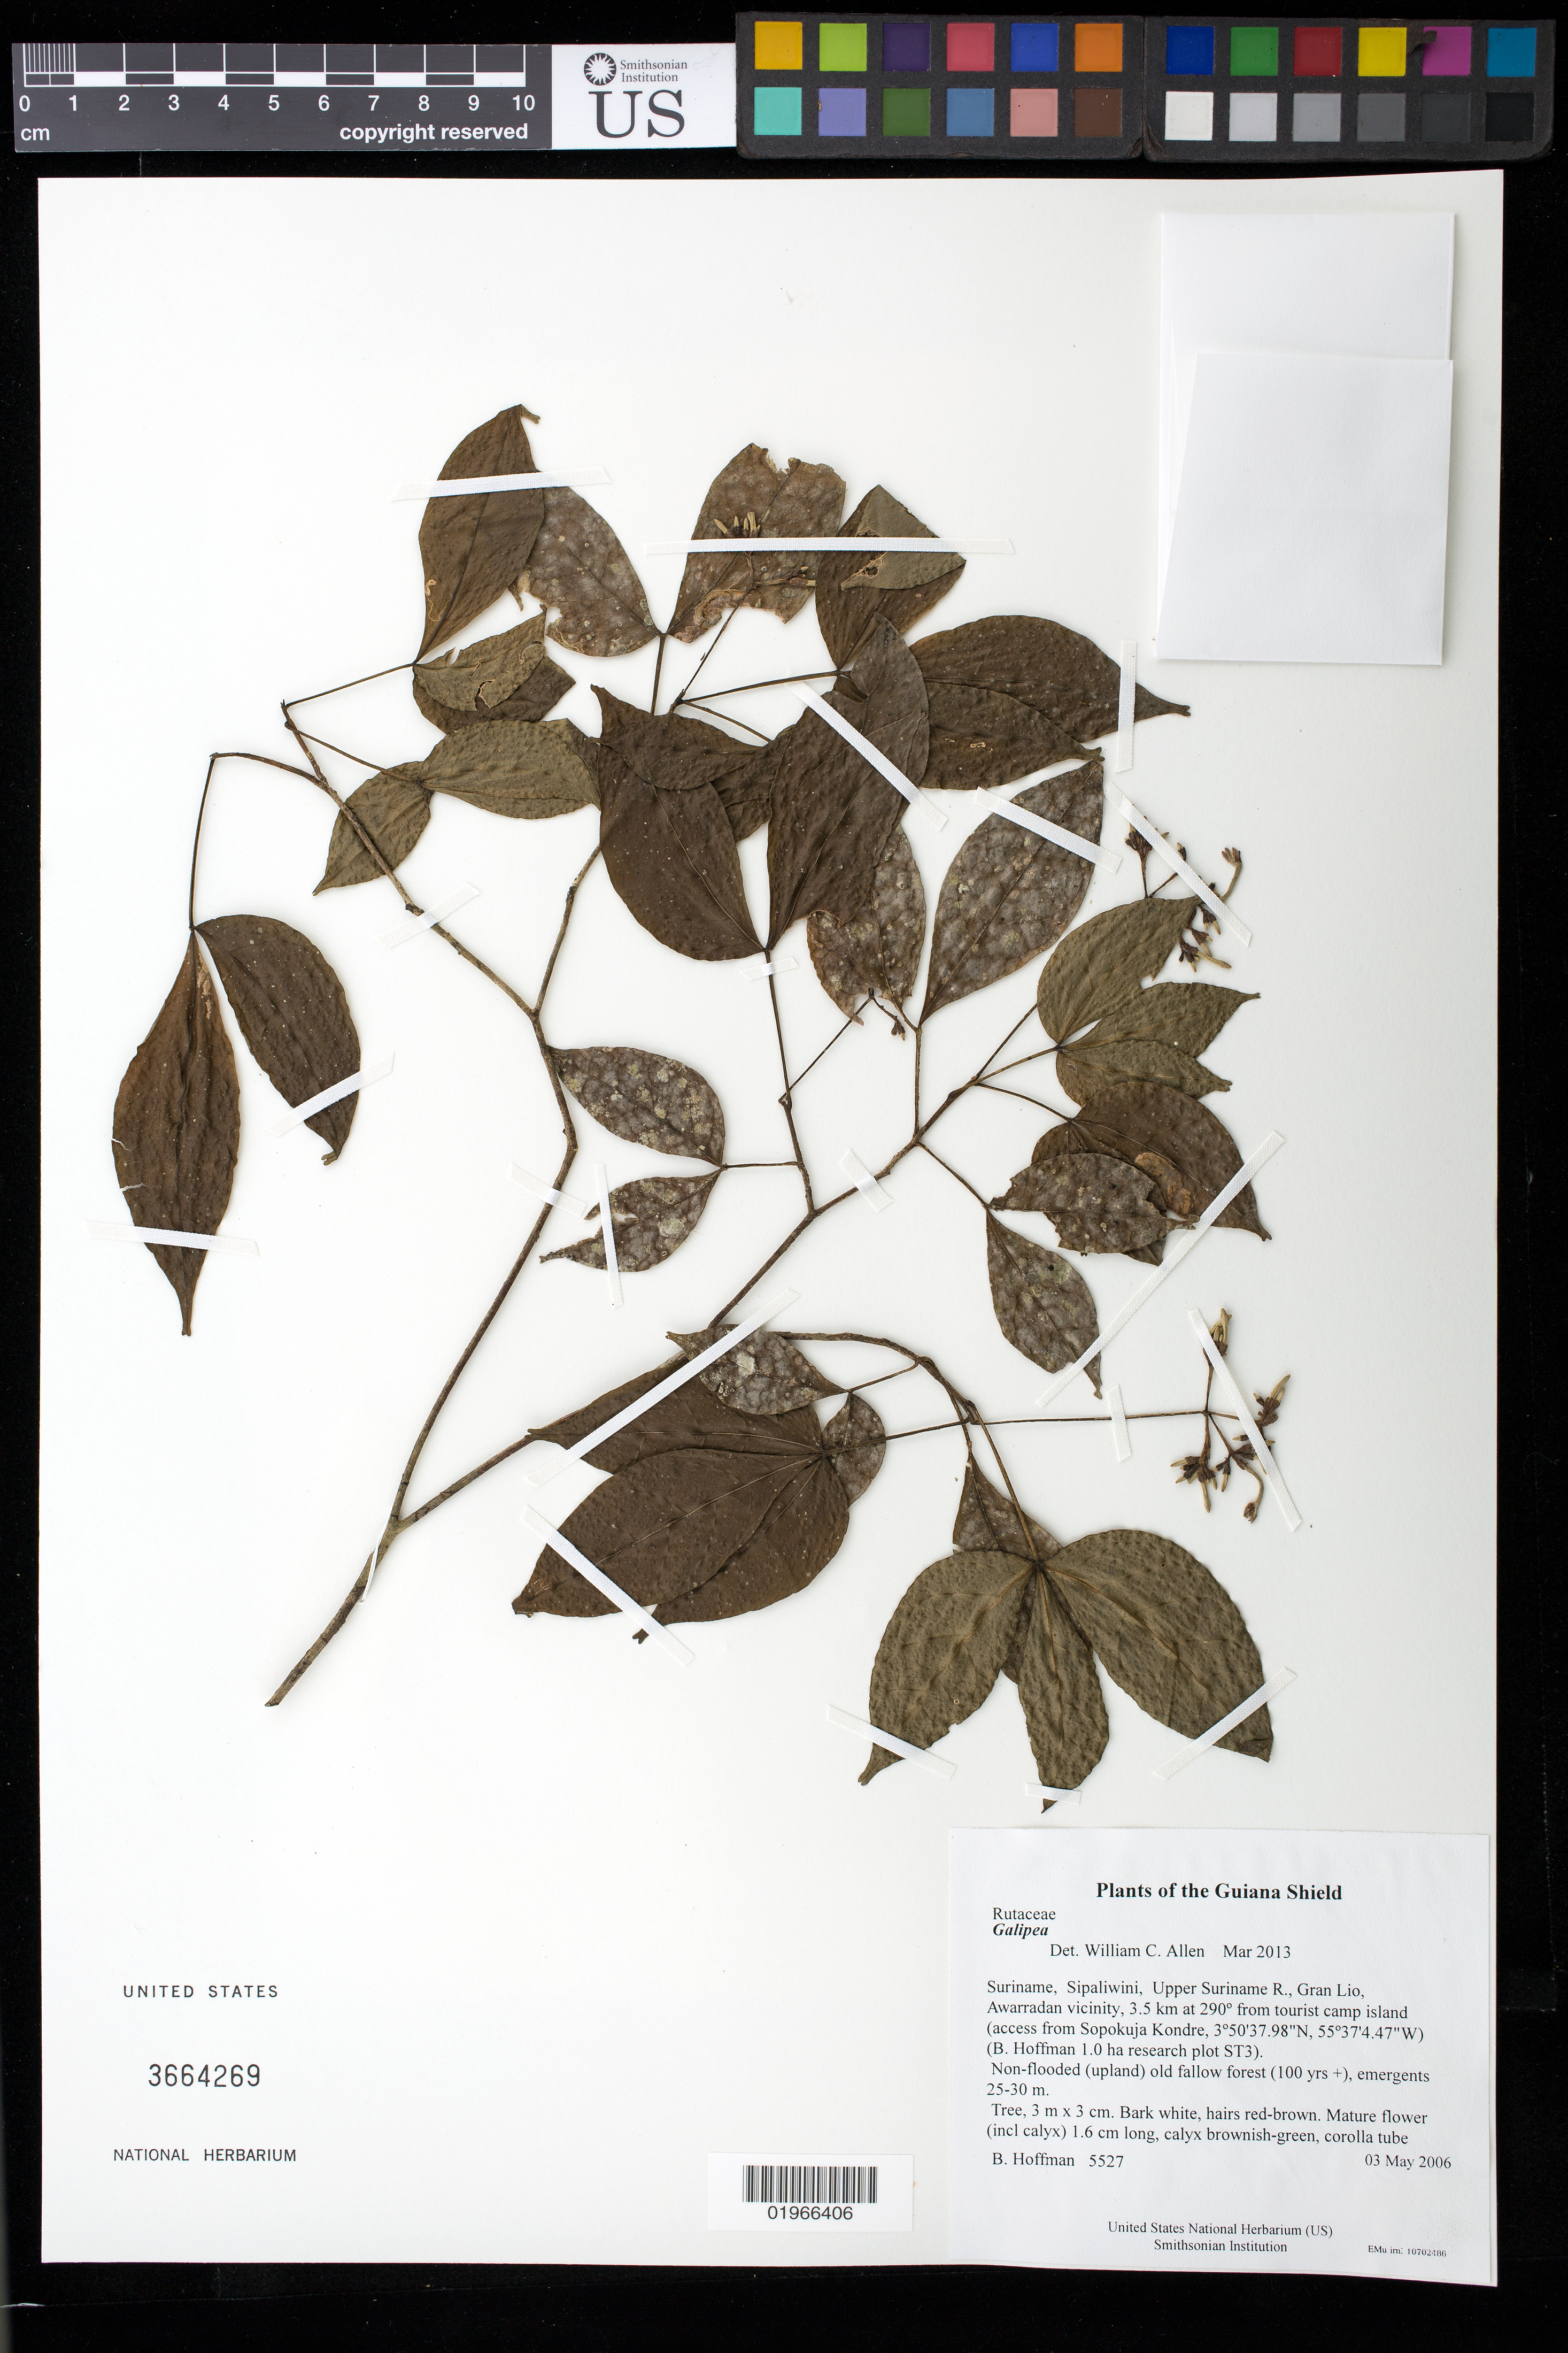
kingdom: Plantae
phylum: Tracheophyta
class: Magnoliopsida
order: Sapindales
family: Rutaceae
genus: Galipea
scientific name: Galipea sp.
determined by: Allen, W. C., (UNITED STATES)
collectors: B. Hoffman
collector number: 5527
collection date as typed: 03 May 2006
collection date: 2006-05-03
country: Suriname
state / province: Sipaliwini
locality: Upper Suriname R., Gran Lio, Awarradan vicinity, 3.5 km at 290º from tourist camp island (access from Sopokuja Kondre, 3º50'37.98"N, 55º37'4.47"W) (B. Hoffman 1.0 ha research plot ST3)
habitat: Non-flooded (upland) old fallow forest (100 yrs +), emergents 25-30 m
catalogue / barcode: US 3664269